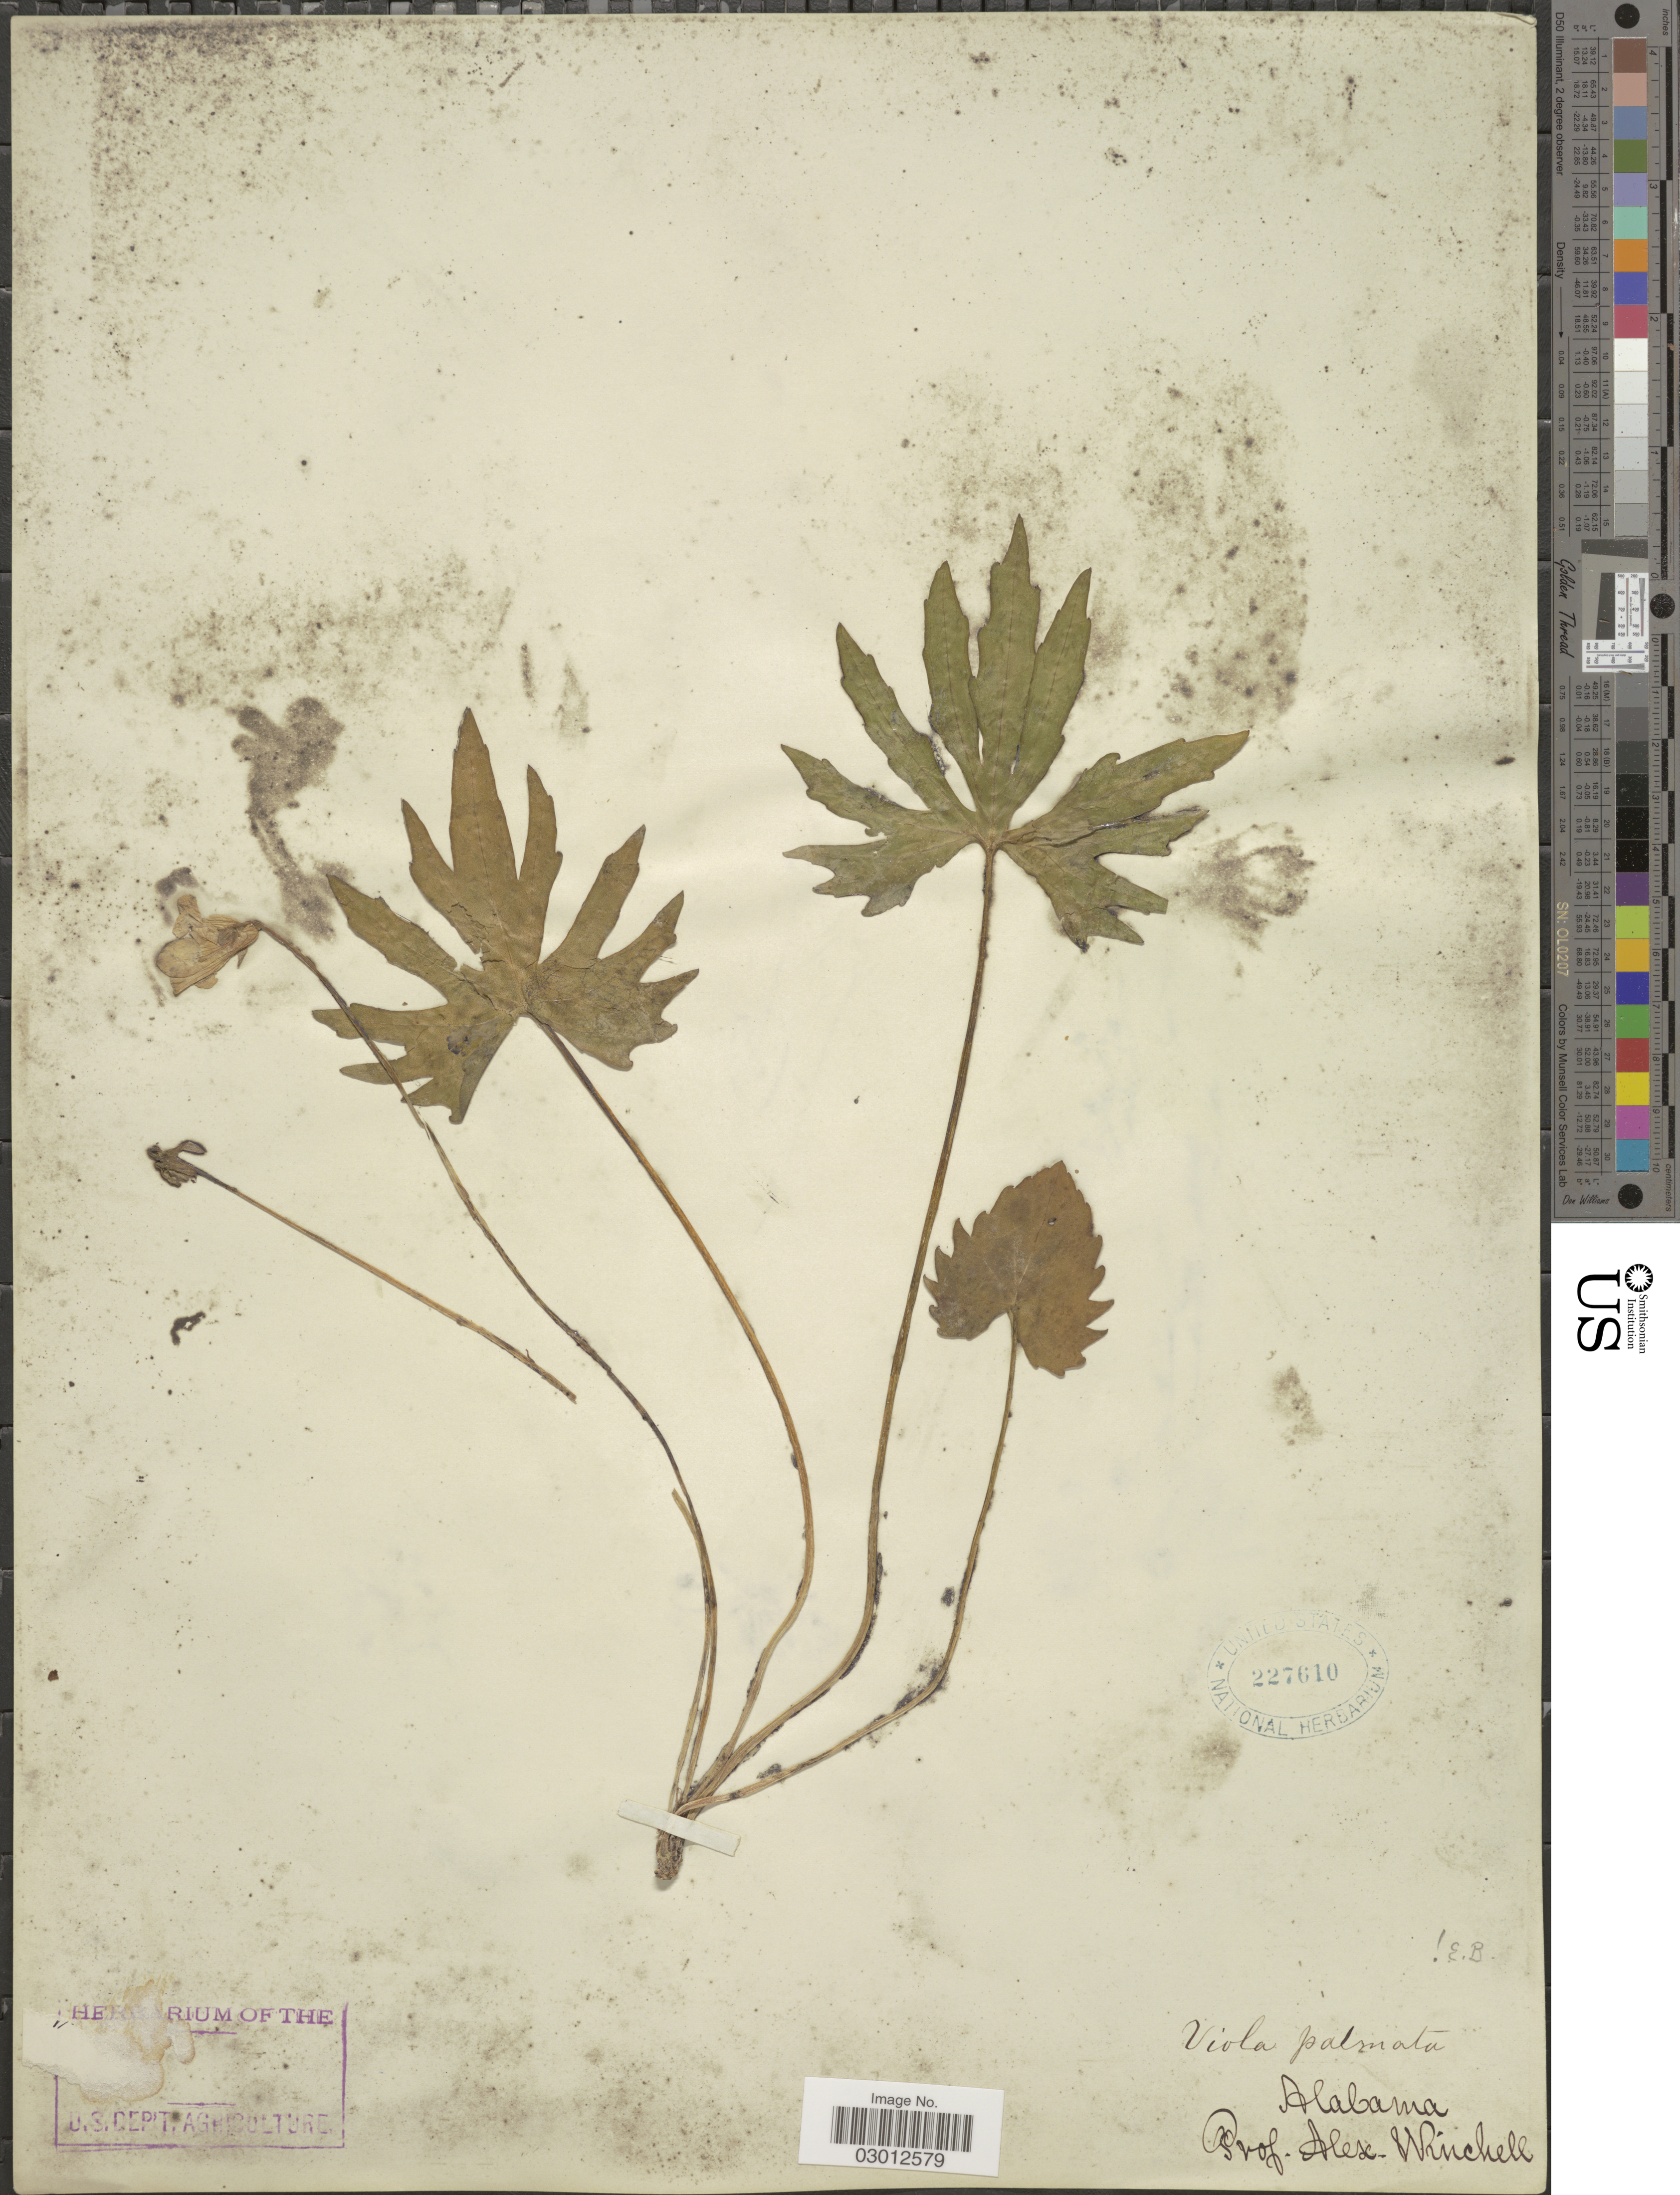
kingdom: Plantae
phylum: Tracheophyta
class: Magnoliopsida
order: Malpighiales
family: Violaceae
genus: Viola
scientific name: Viola palmata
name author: L.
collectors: A. Winchell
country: United States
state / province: Alabama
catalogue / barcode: US 227610